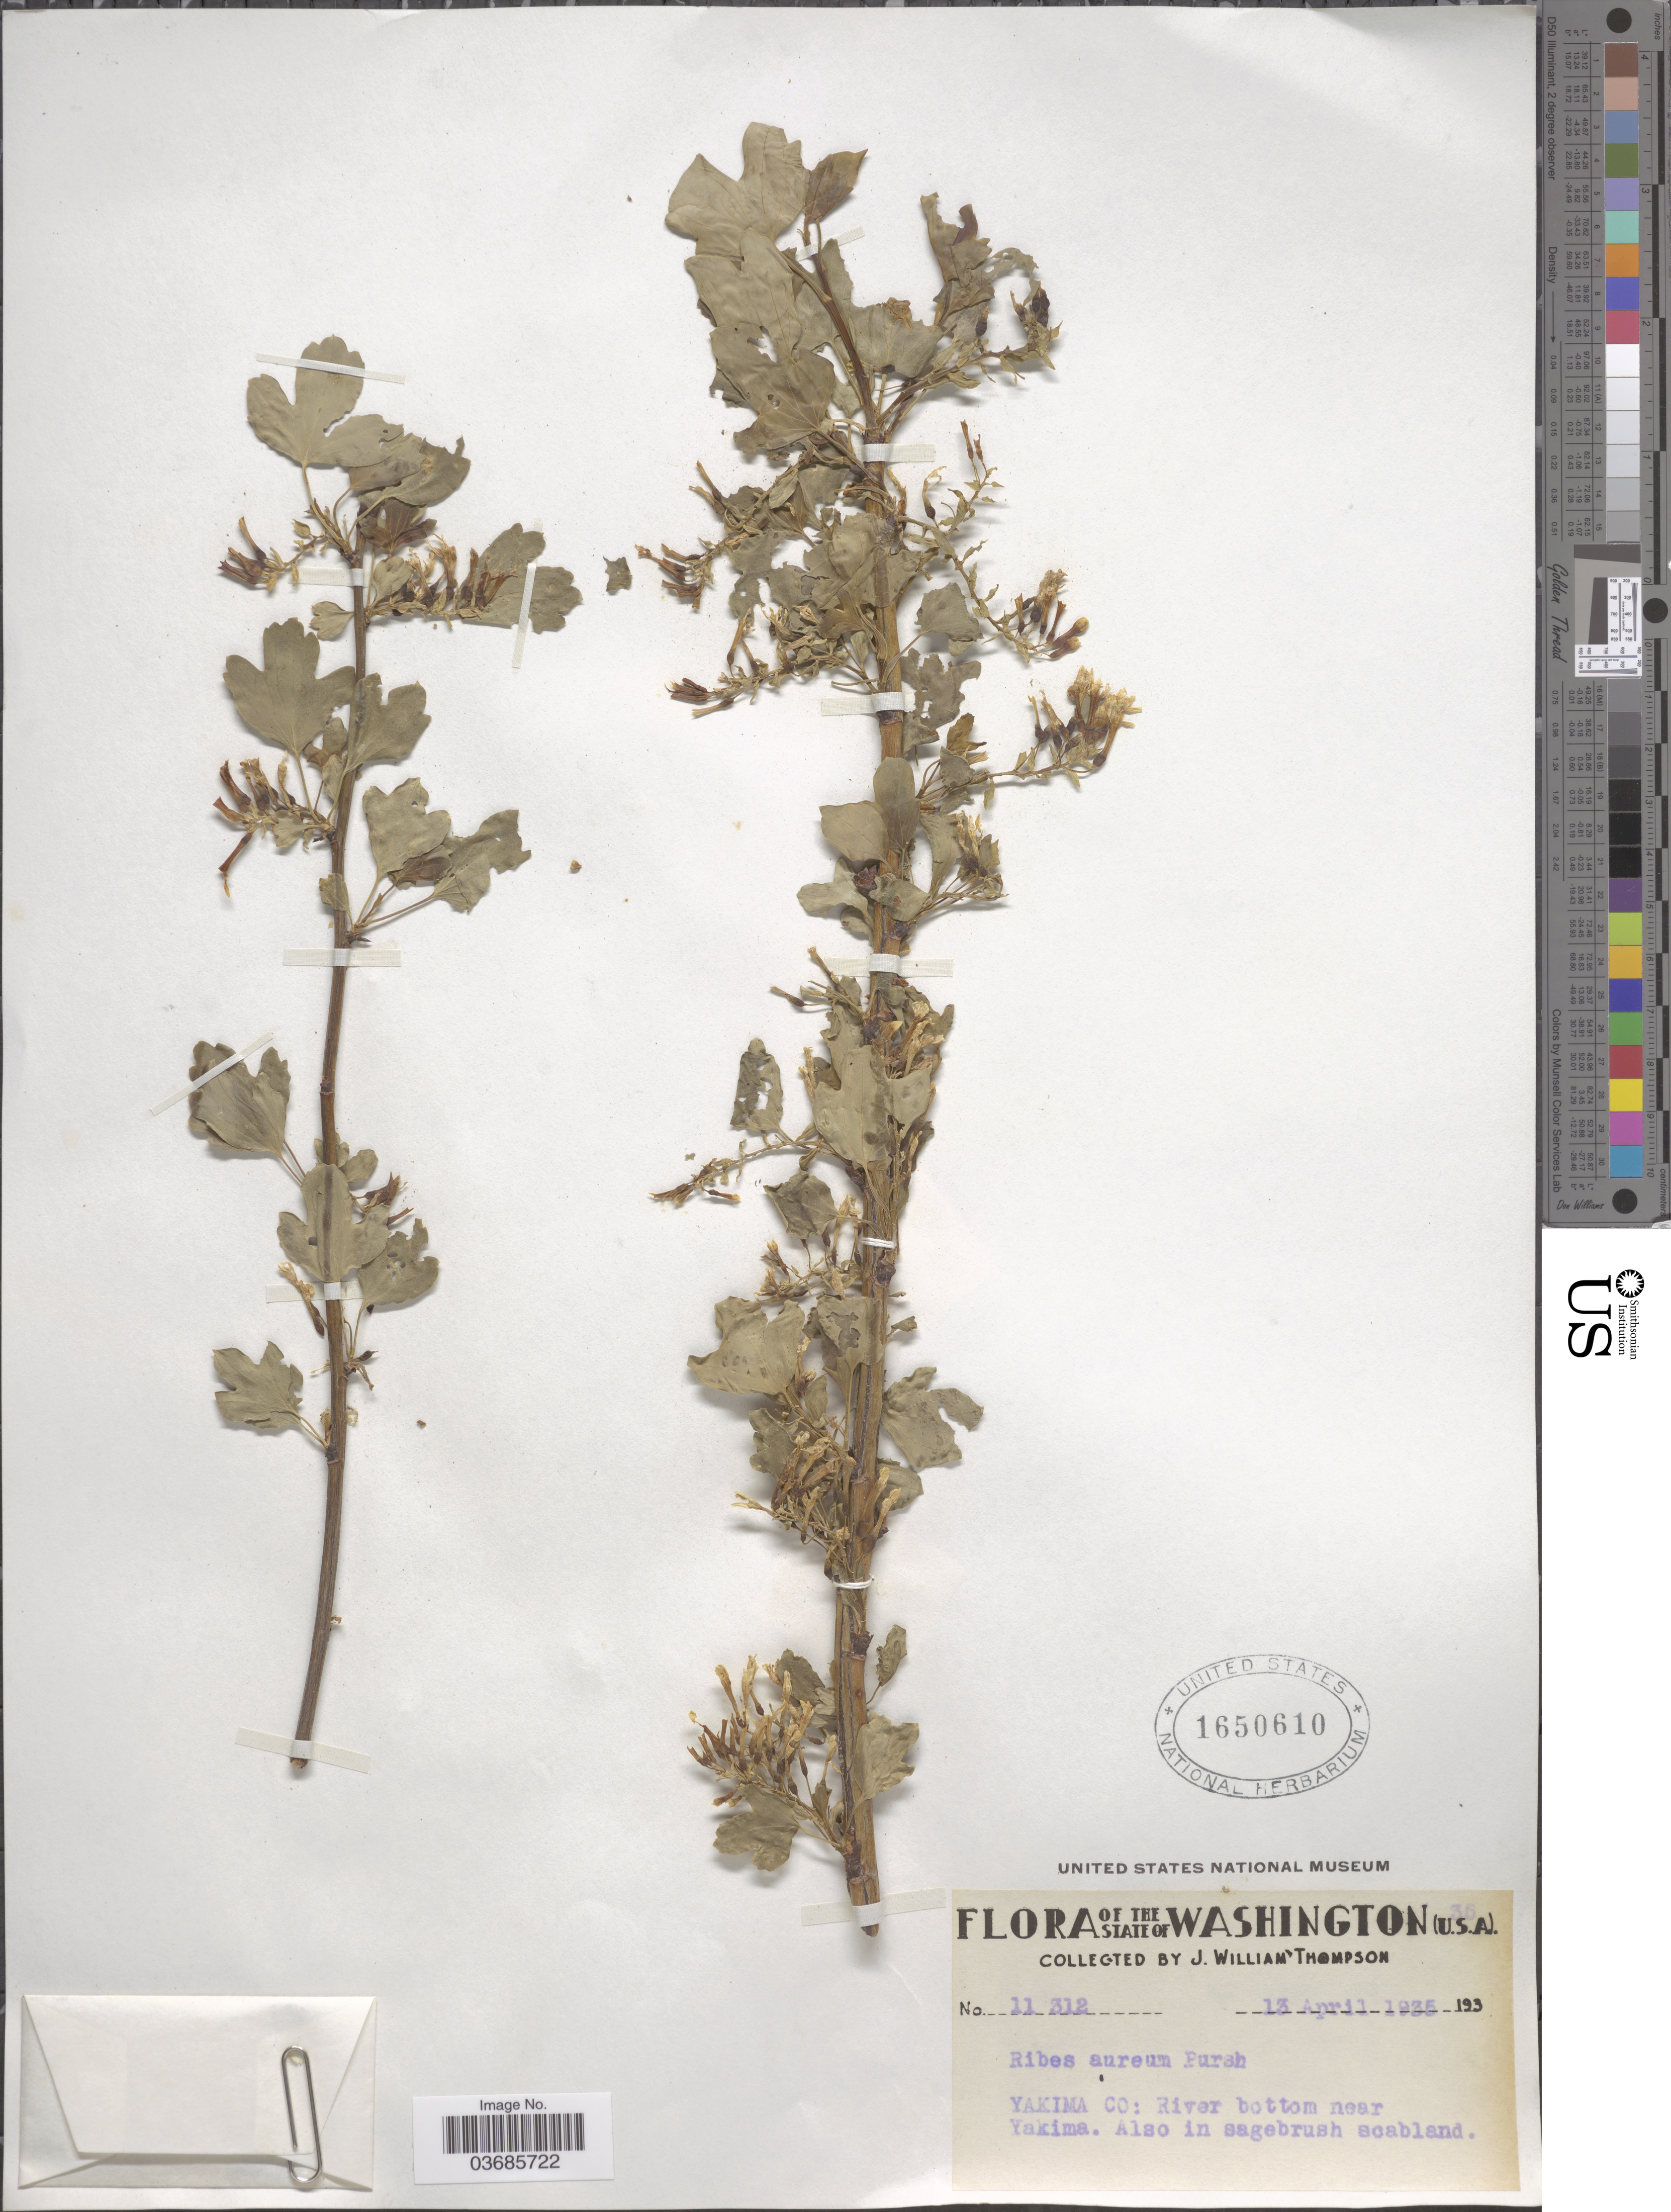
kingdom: Plantae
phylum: Tracheophyta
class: Magnoliopsida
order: Saxifragales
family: Grossulariaceae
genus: Ribes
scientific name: Ribes aureum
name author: Pursh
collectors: J. W. Thompson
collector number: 11312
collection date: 1935-04-13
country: United States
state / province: Washington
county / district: Yakima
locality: Yakima Co: River bottom near Yakima.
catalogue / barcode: US 1650610